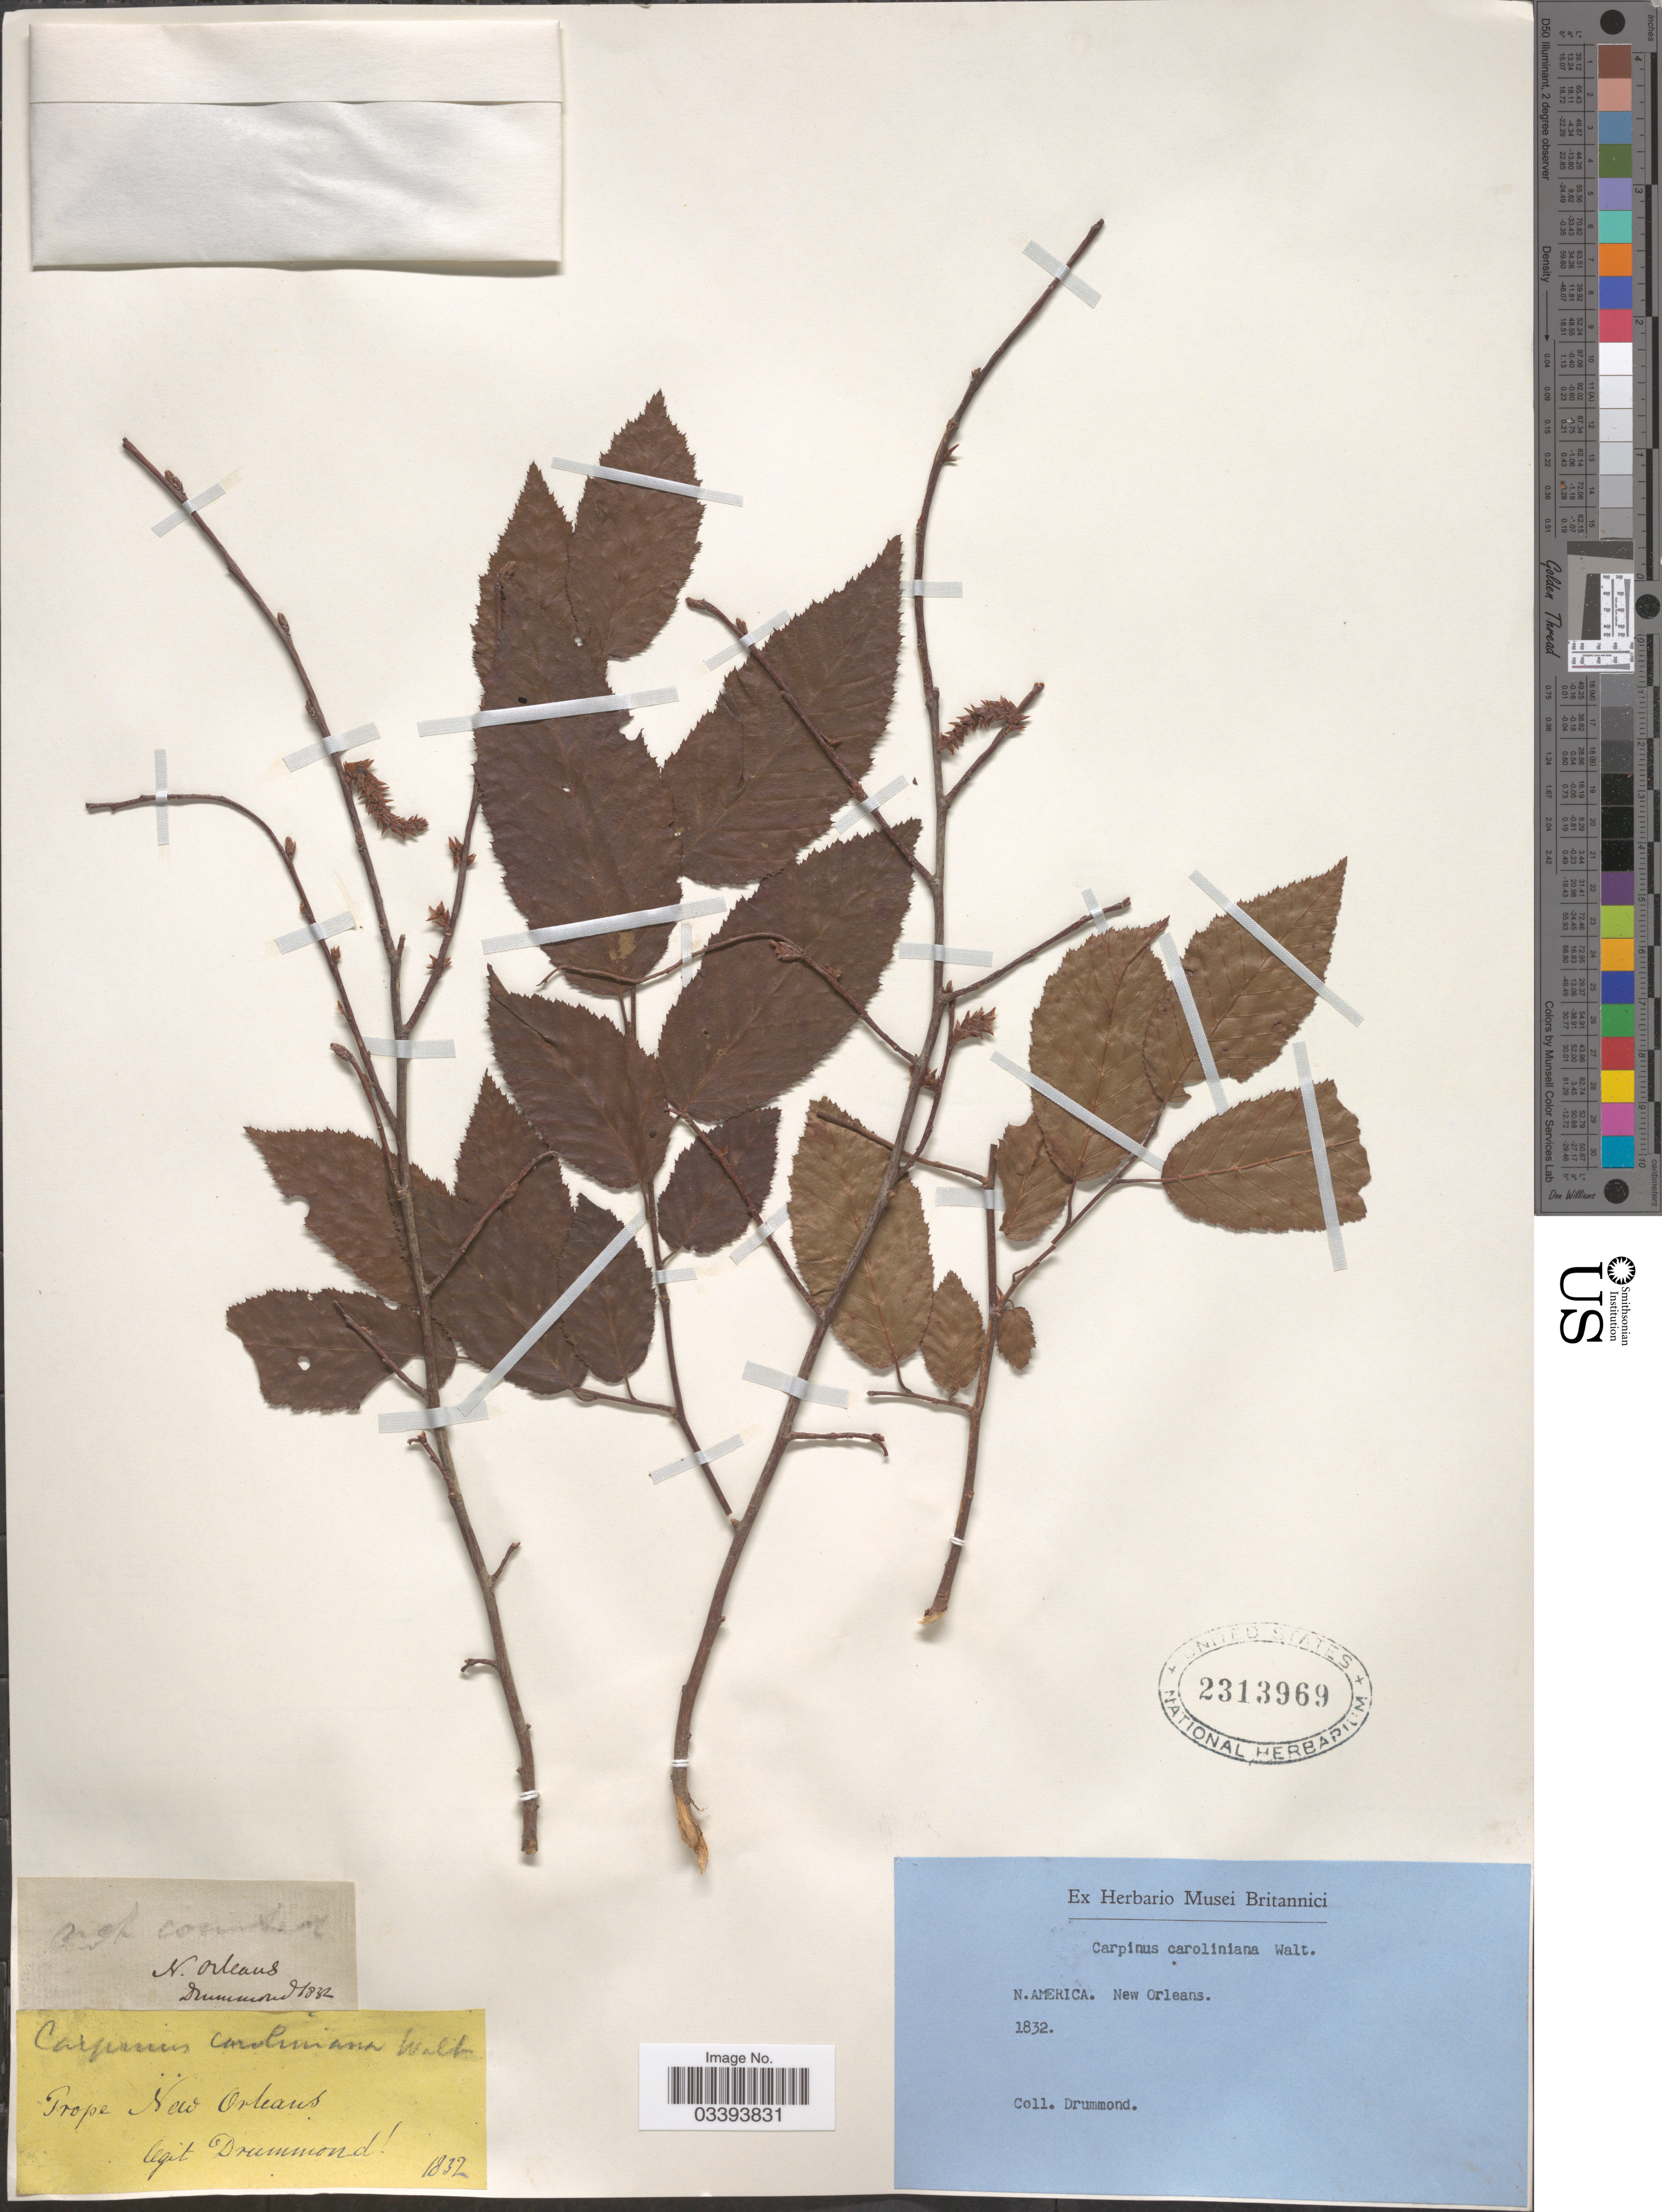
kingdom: Plantae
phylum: Tracheophyta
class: Magnoliopsida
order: Fagales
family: Betulaceae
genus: Carpinus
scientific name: Carpinus caroliniana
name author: Walter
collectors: -. Drummond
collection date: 1832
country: United States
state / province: Louisiana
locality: Prope New Orleans.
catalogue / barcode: US 2313969